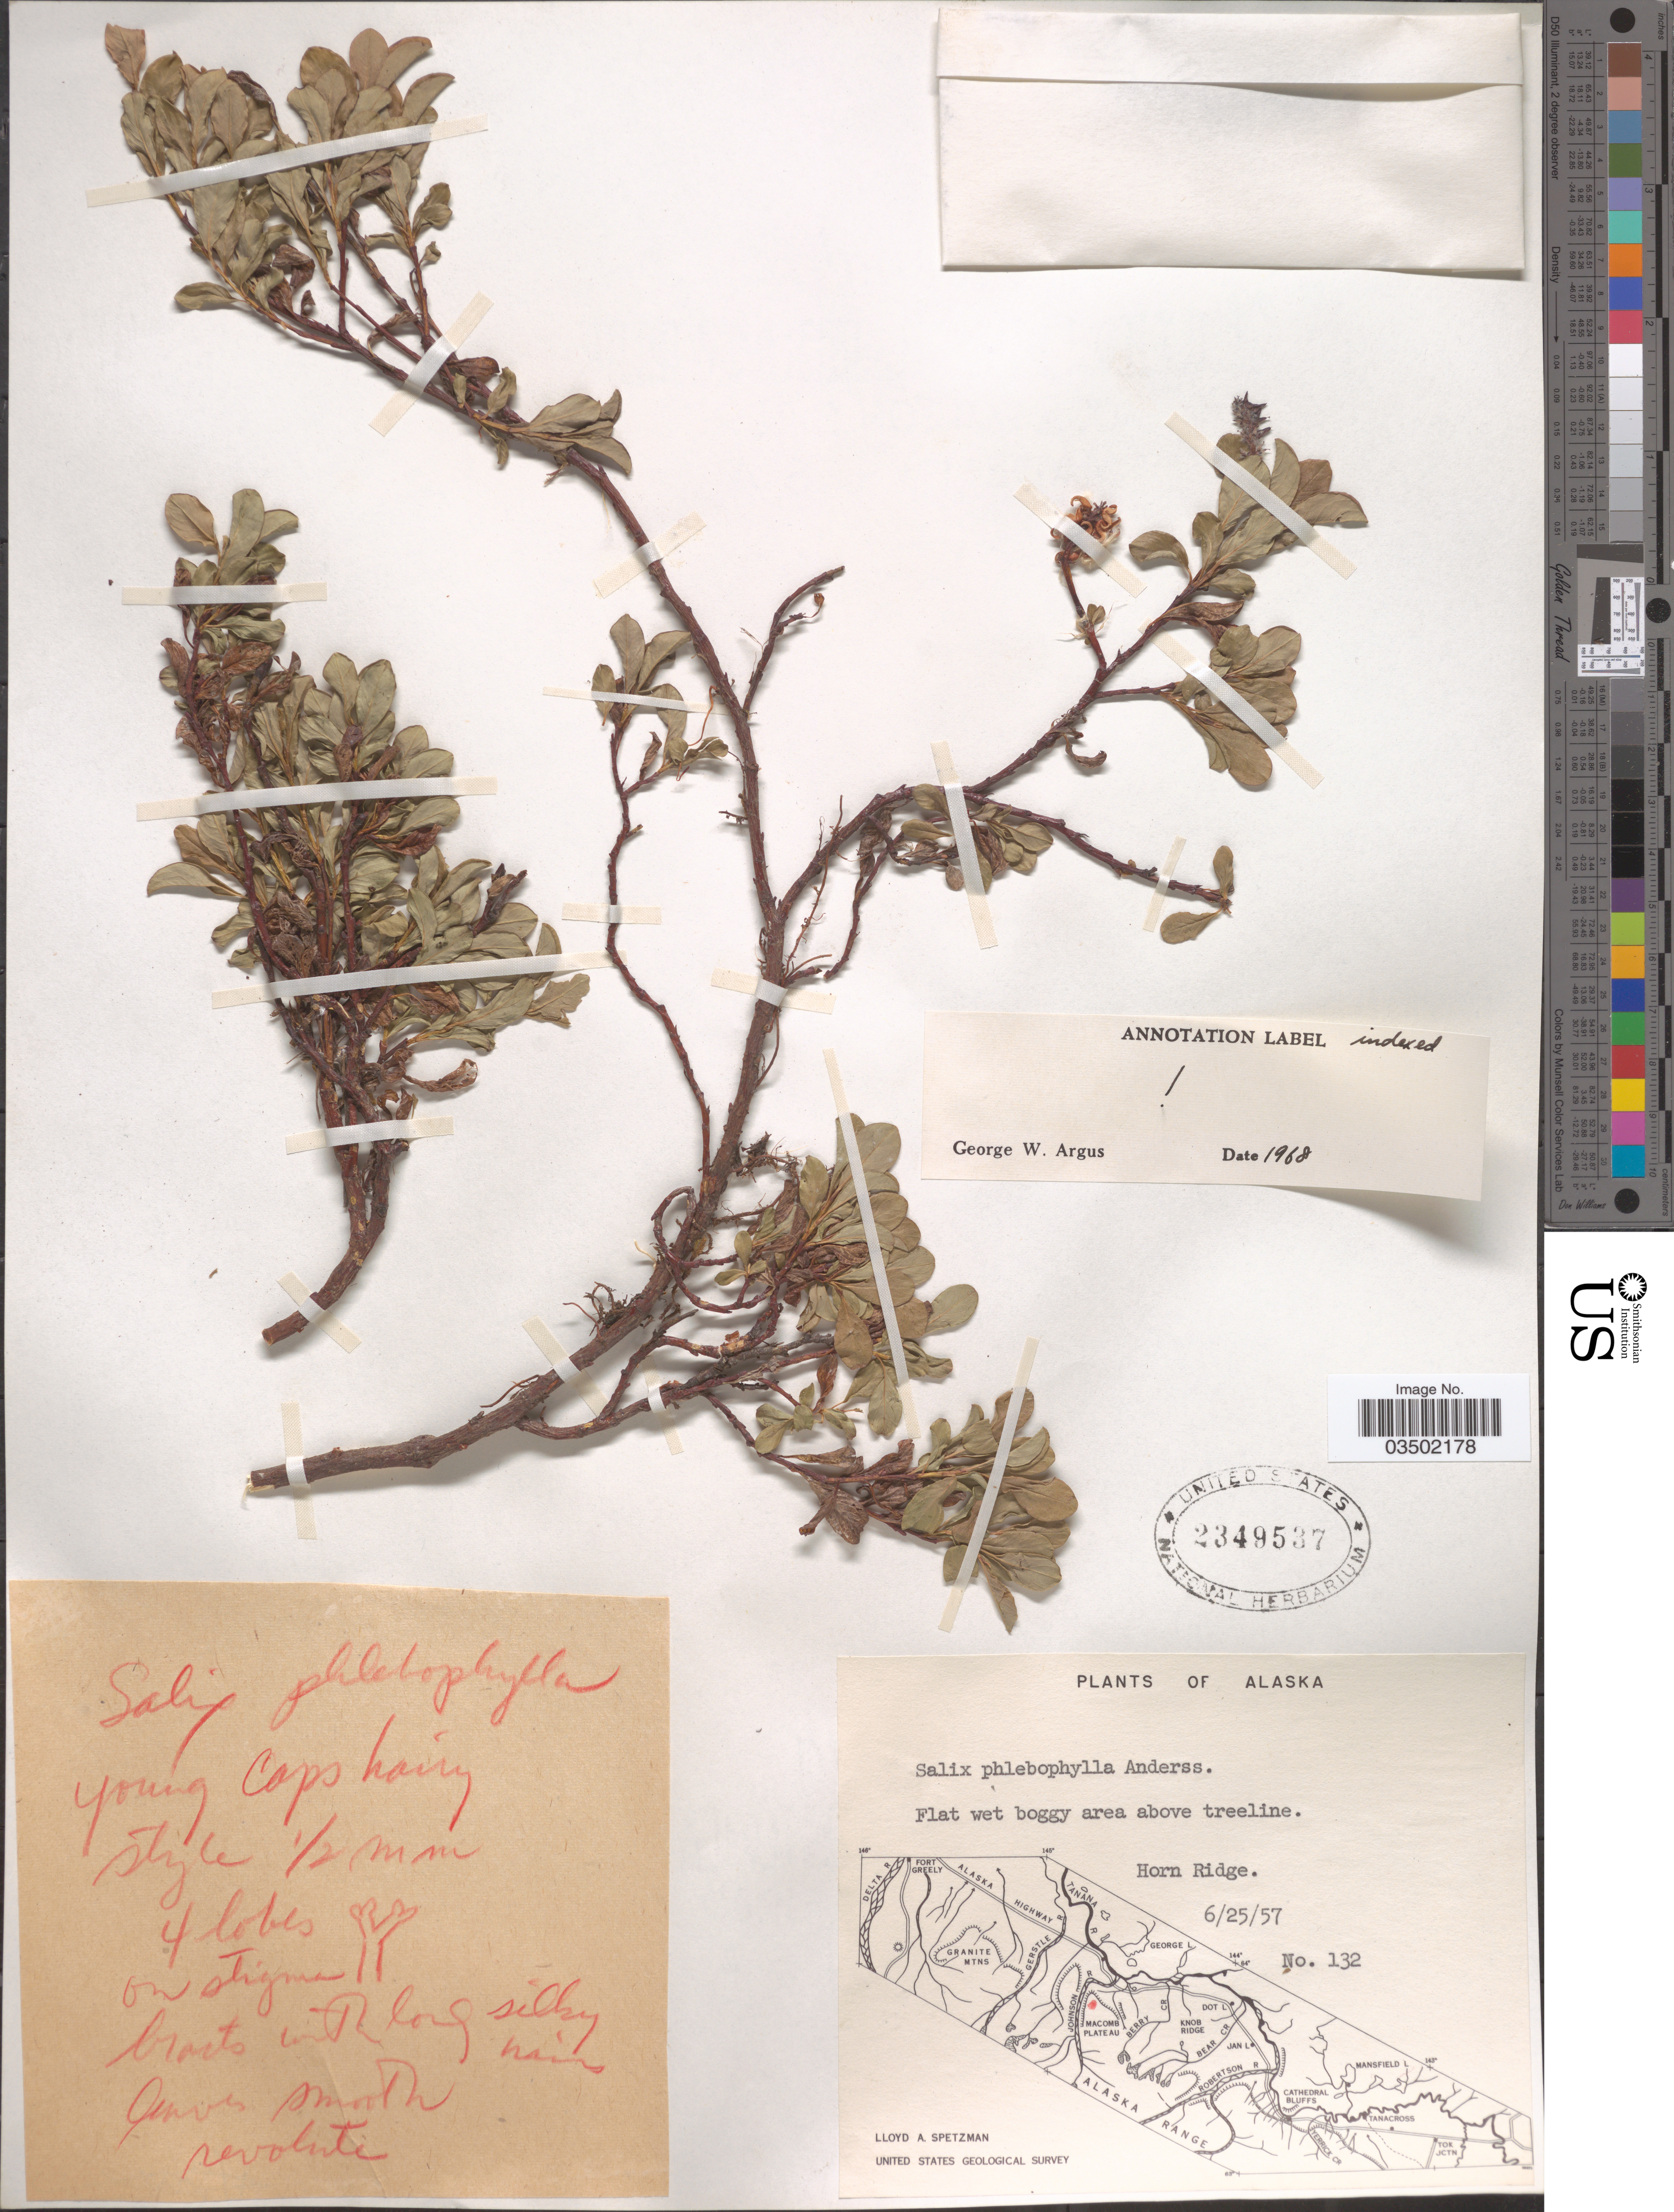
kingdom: Plantae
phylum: Tracheophyta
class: Magnoliopsida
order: Malpighiales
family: Salicaceae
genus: Salix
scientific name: Salix phlebophylla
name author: Andersson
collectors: L. Spetzman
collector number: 132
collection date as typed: Transcribed d/m/y: 25/6/57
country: United States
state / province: Alaska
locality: Horn Ridge.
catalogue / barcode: US 2349537